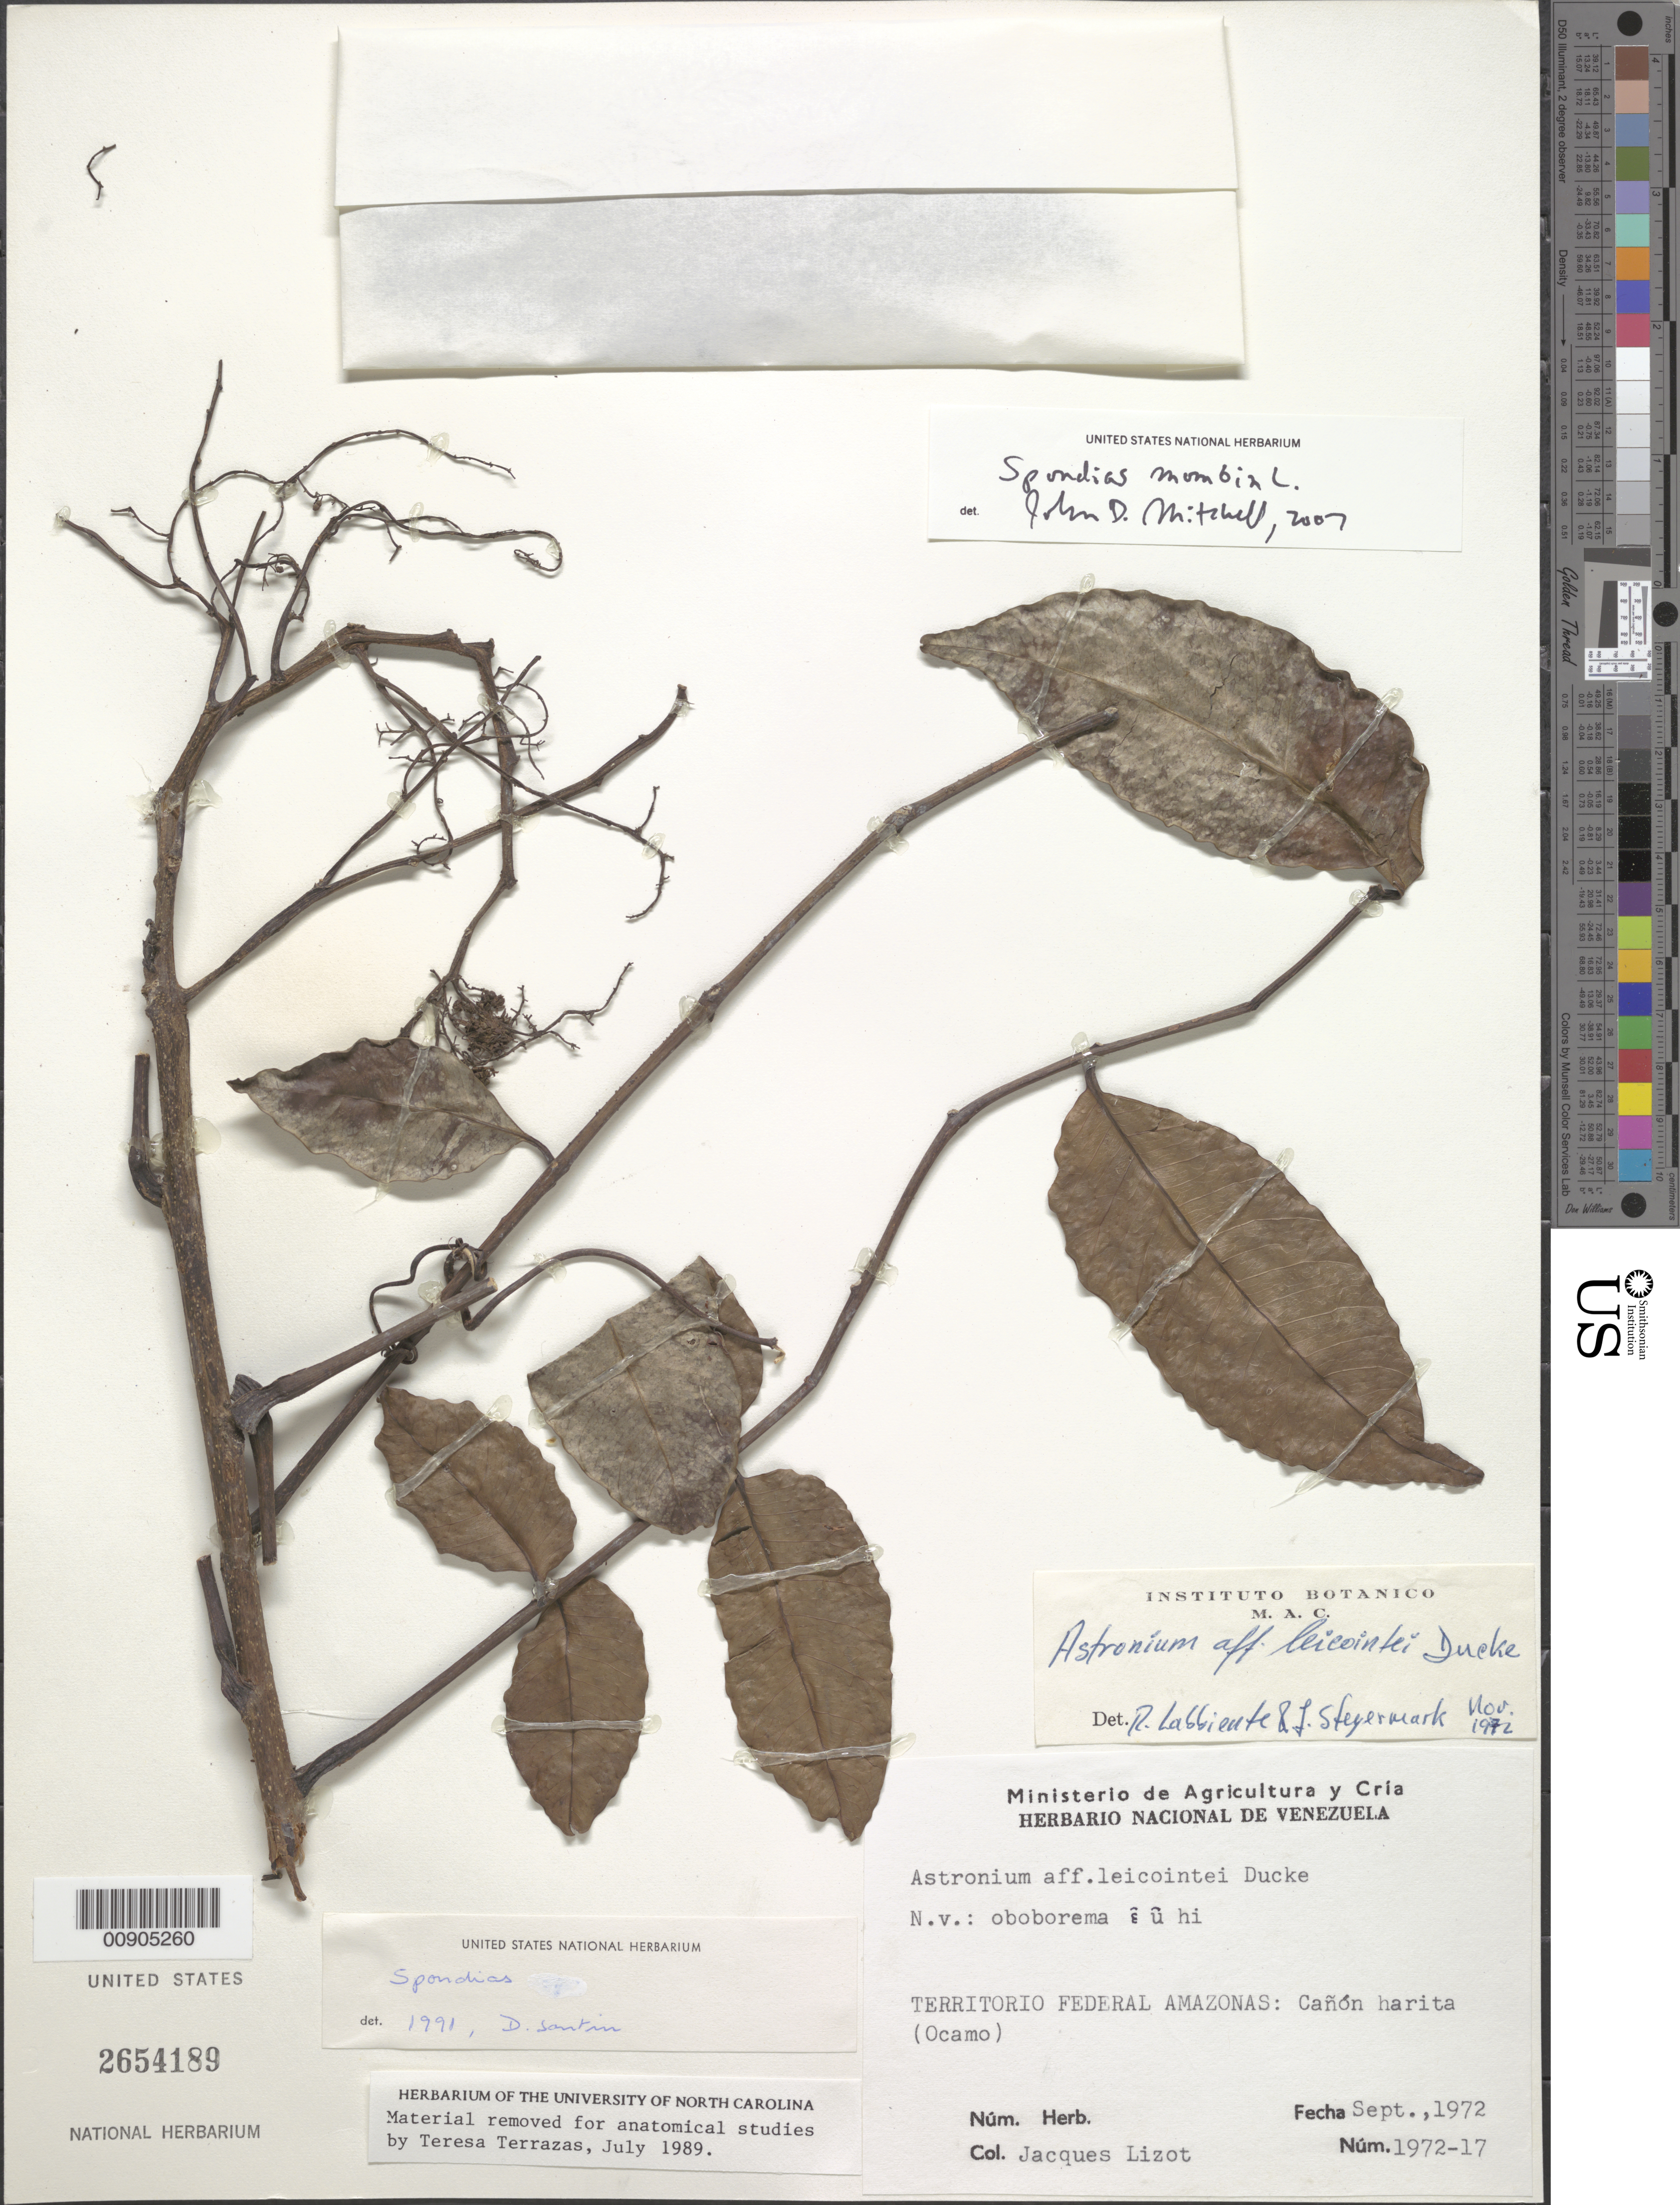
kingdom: Plantae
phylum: Tracheophyta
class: Magnoliopsida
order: Sapindales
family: Anacardiaceae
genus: Spondias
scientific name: Spondias mombin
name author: L.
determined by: Mitchell, John D.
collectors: J. Lizot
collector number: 1972 17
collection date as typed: Sep-72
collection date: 1972-09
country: Venezuela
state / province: Amazonas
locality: Cañón Havita, Río Ocamo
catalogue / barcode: US 2654189